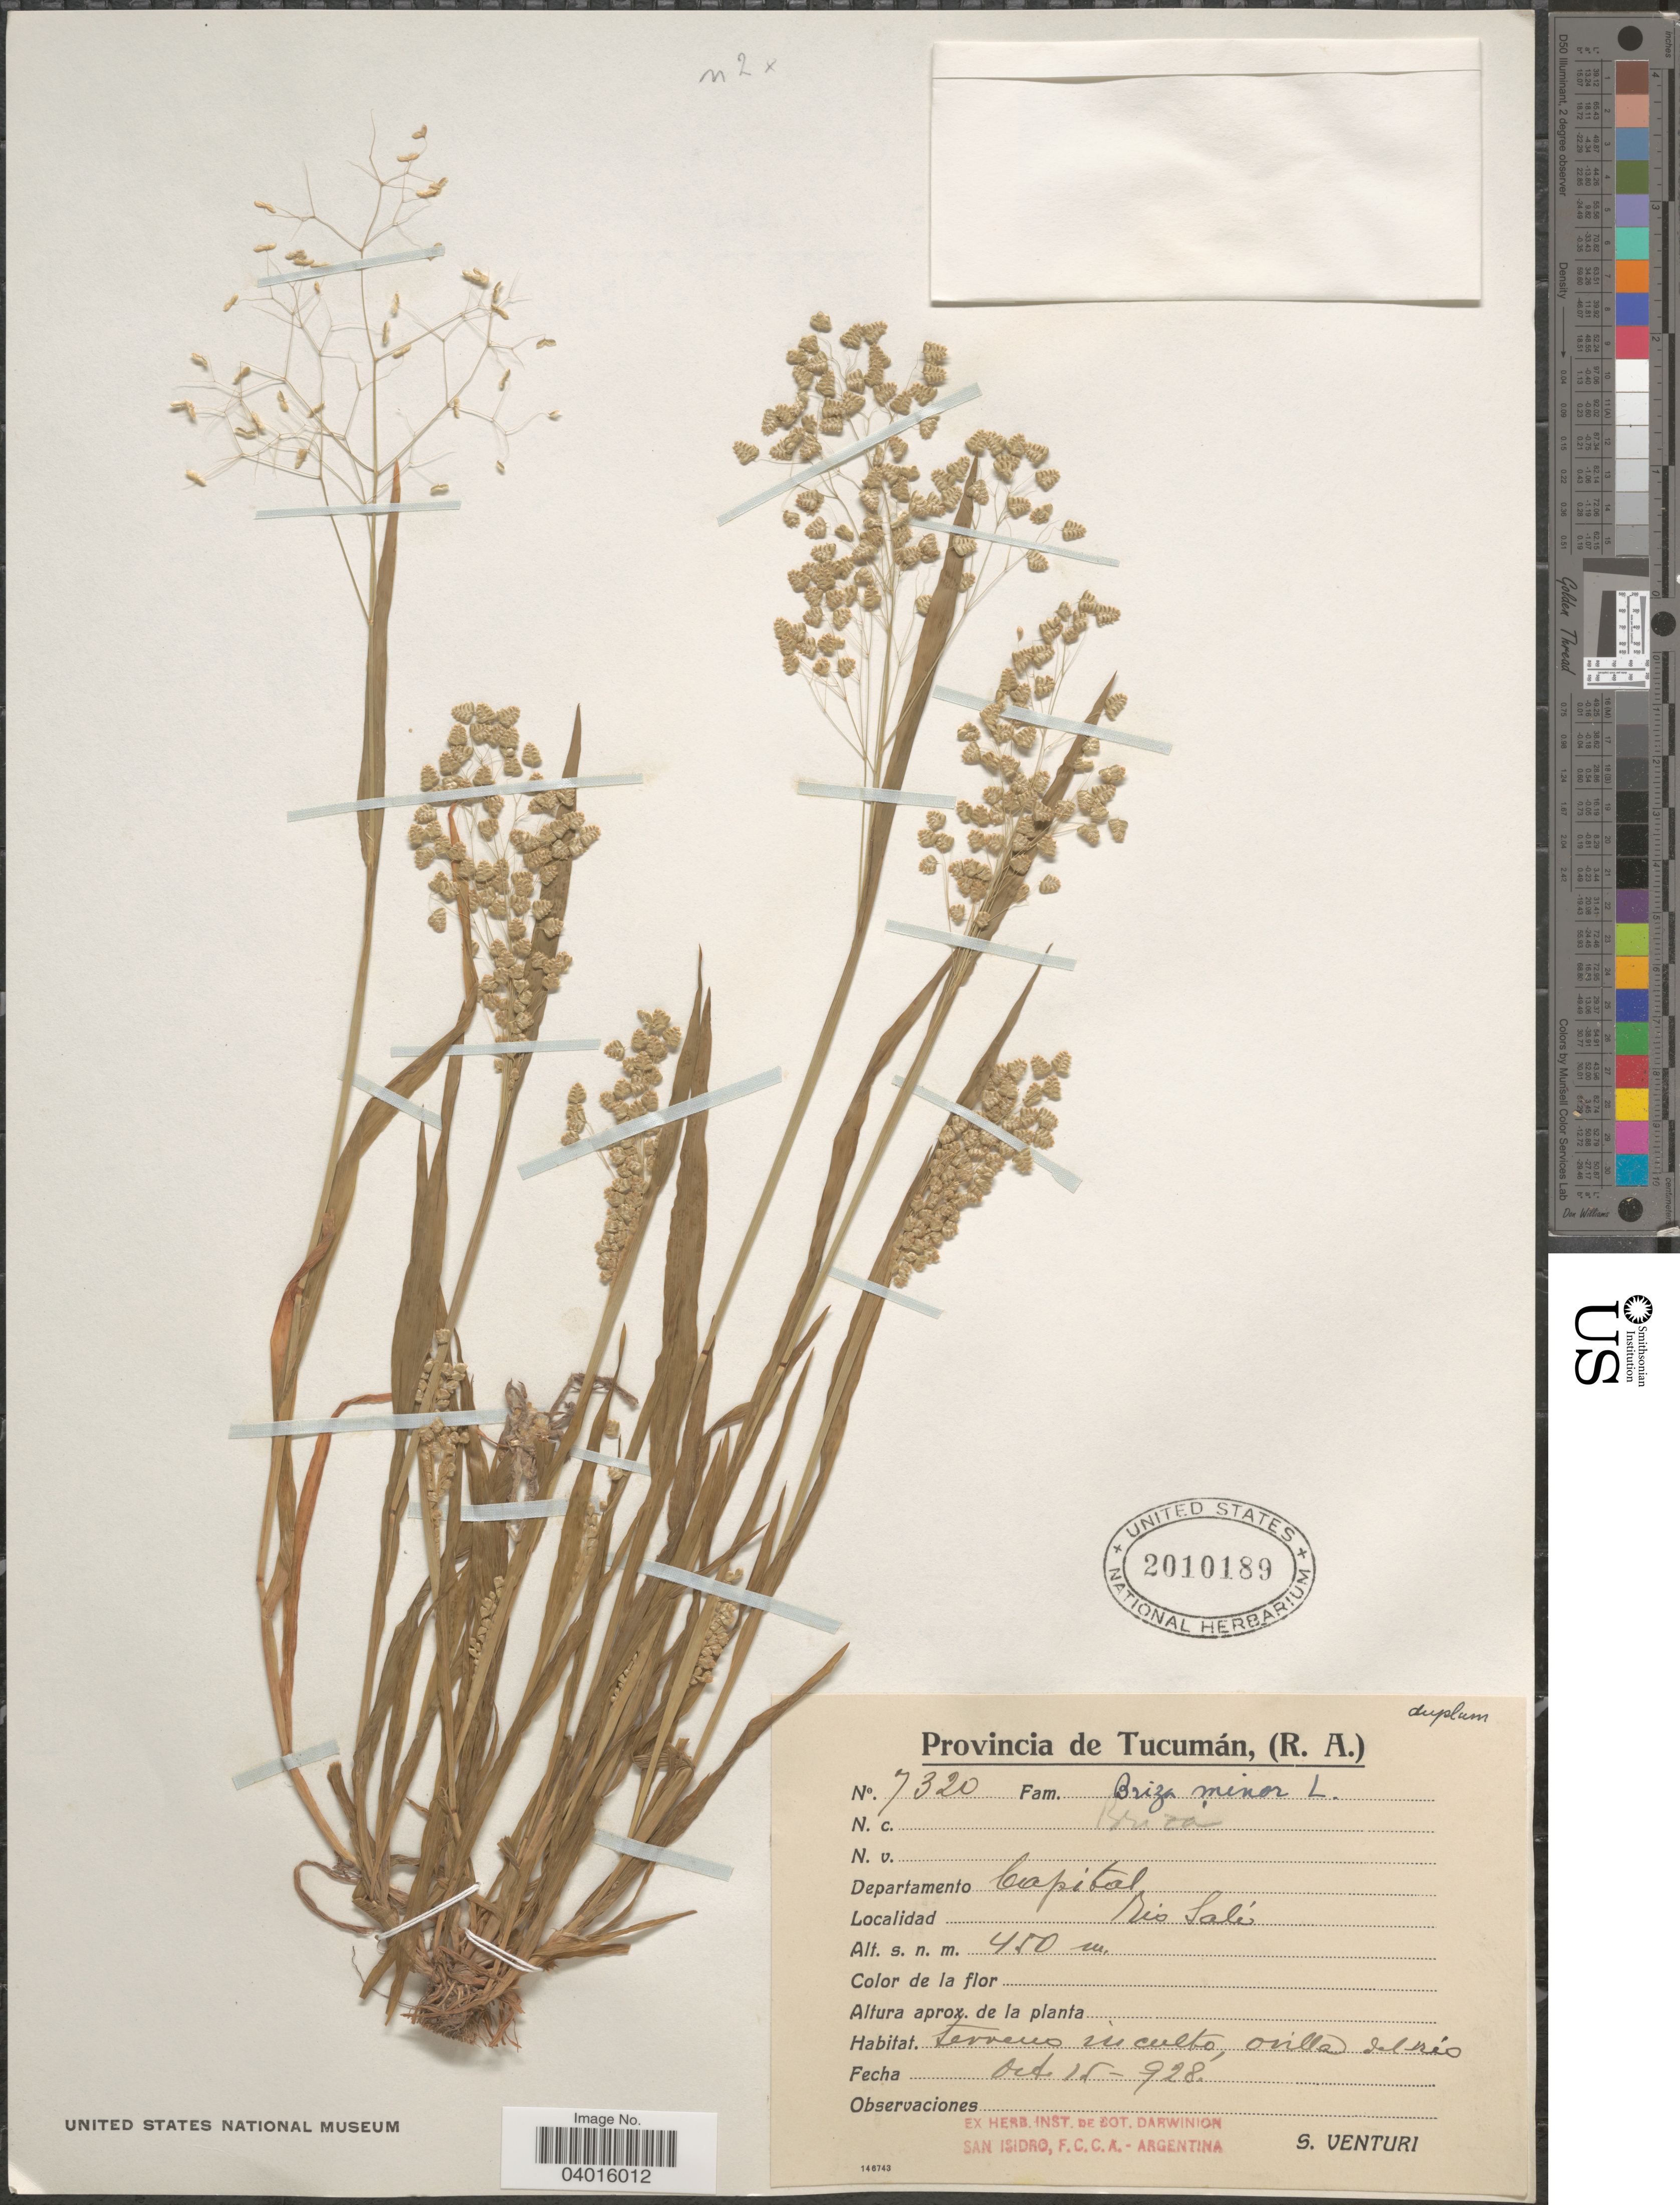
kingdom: Plantae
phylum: Tracheophyta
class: Liliopsida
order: Poales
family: Poaceae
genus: Briza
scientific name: Briza minor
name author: L.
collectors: S. Venturi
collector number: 7320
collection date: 1928-10-15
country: Argentina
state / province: Tucuman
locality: Departamento Capital. Rio Salí.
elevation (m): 450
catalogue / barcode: US 2010189